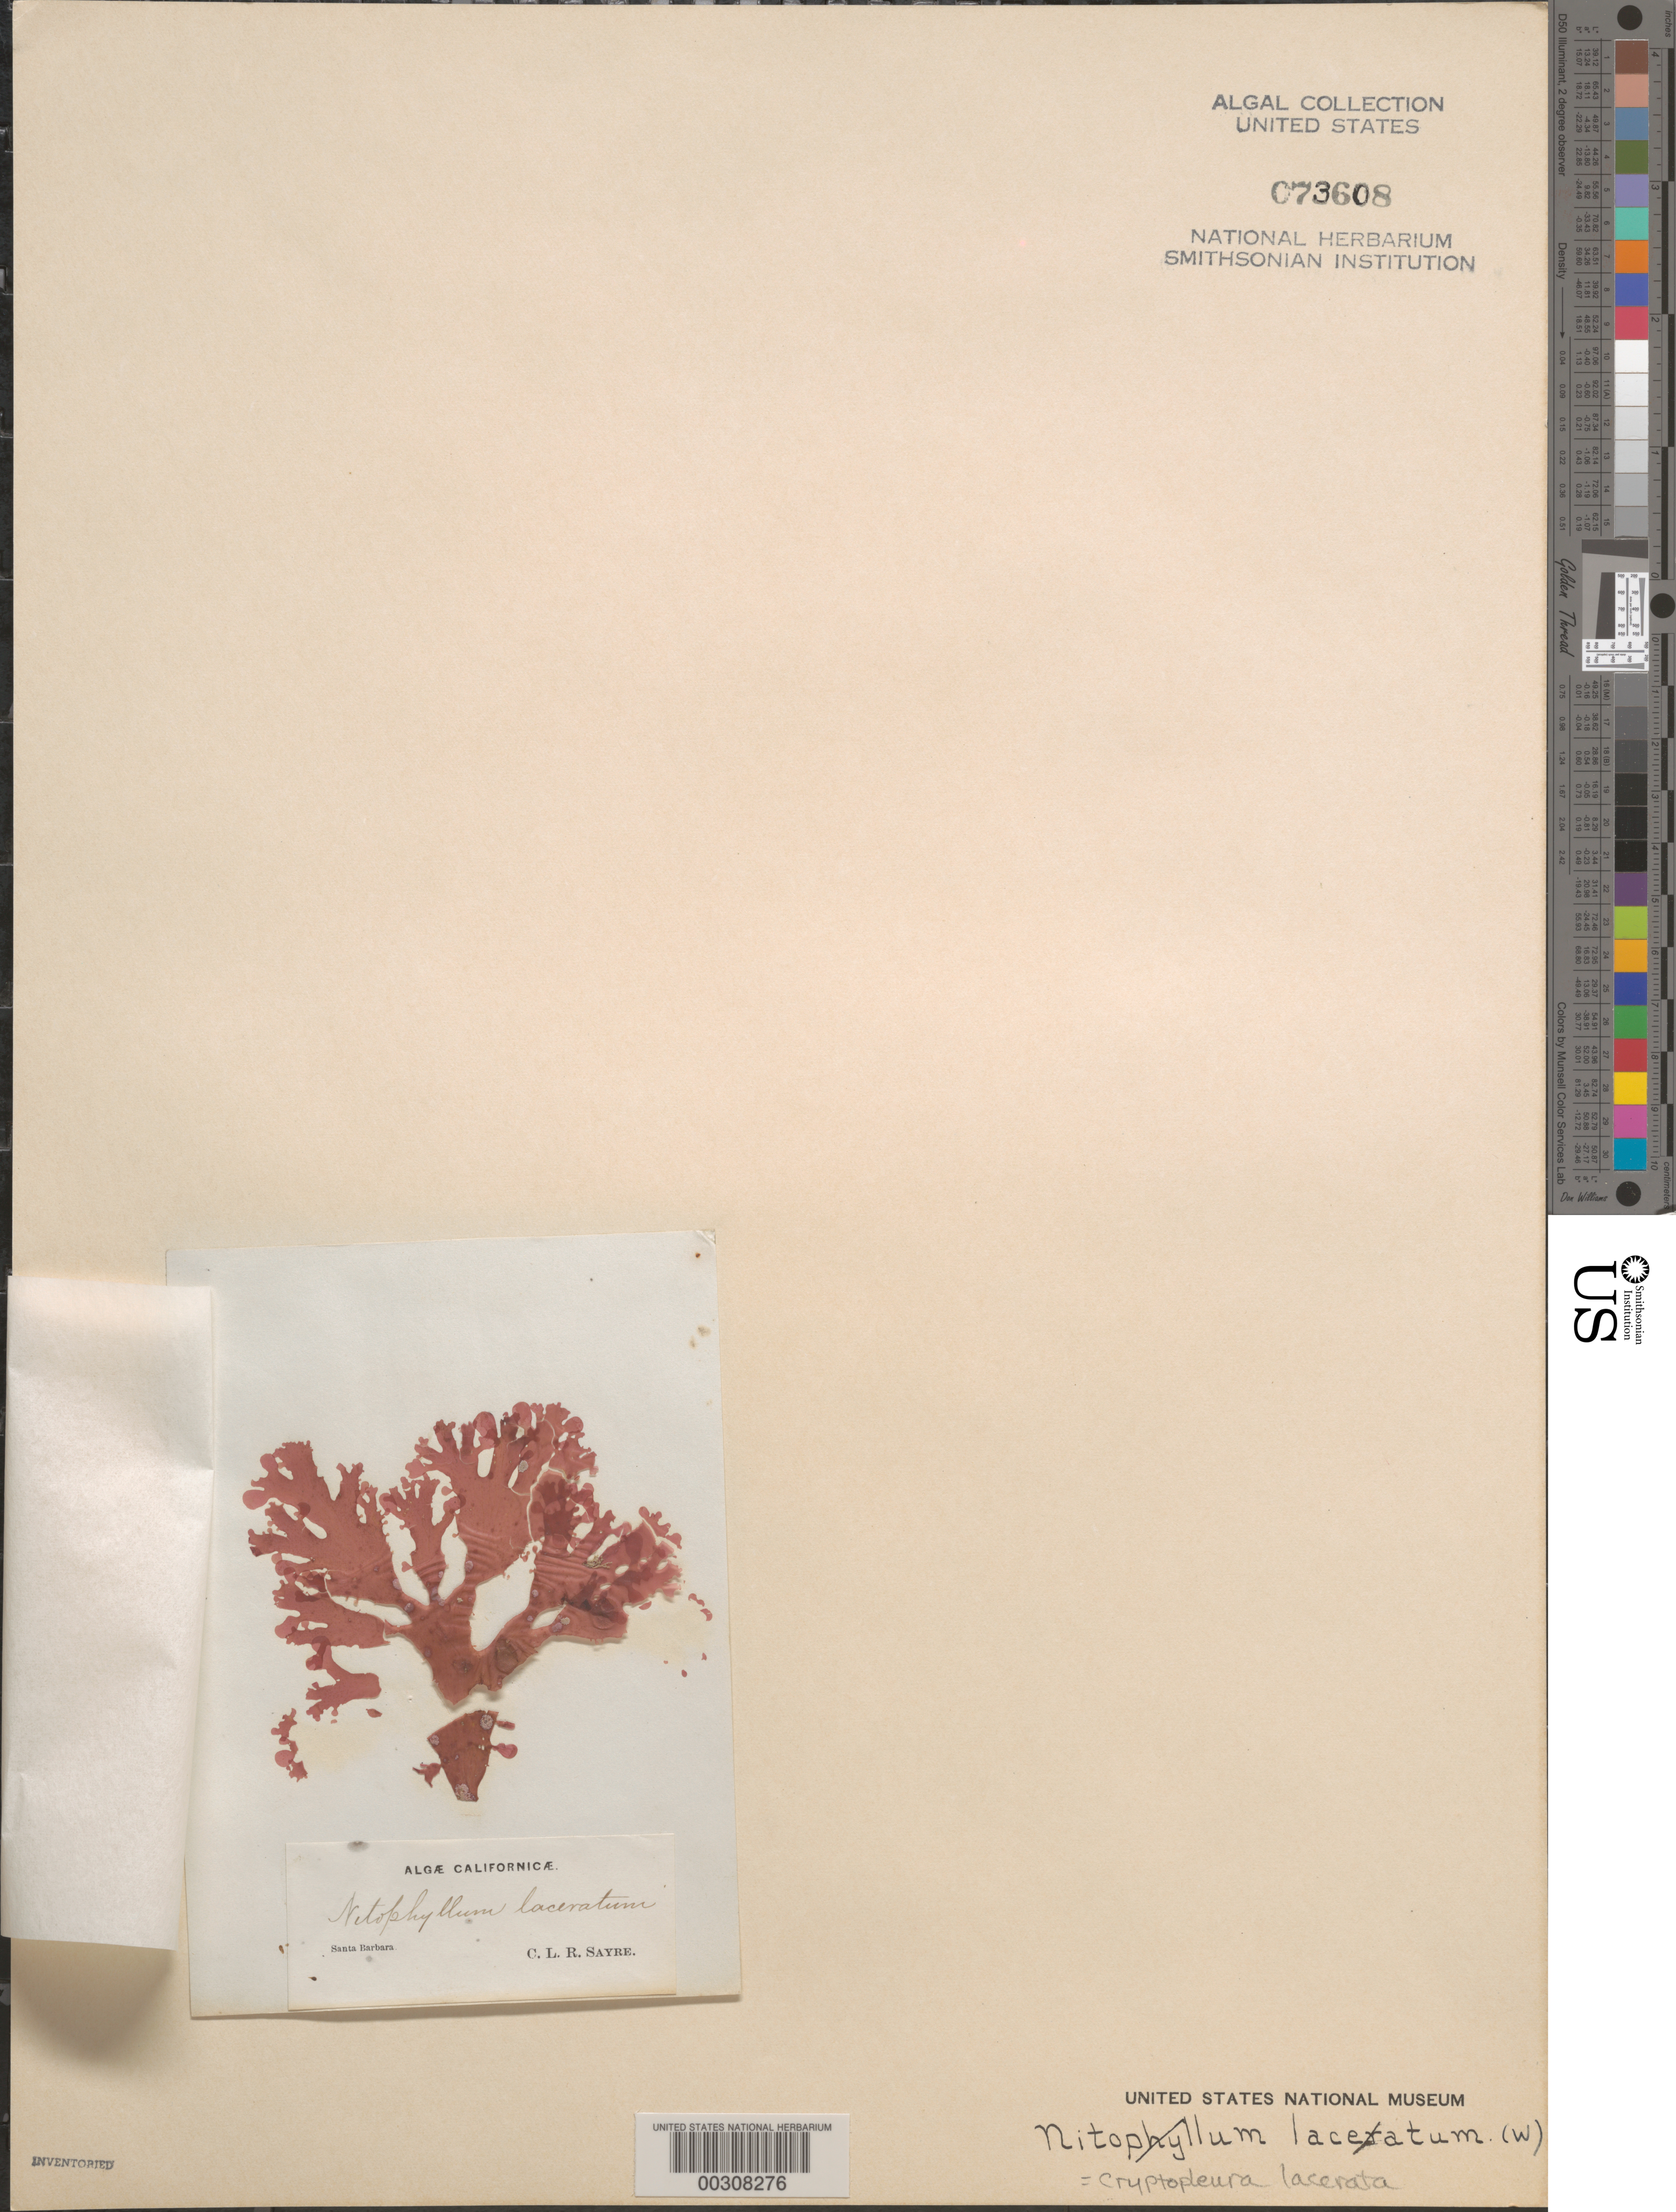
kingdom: Plantae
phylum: Rhodophyta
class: Florideophyceae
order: Ceramiales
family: Delesseriaceae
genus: Cryptopleura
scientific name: Cryptopleura ramosa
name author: (Huds.) L.M. Newton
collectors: C. Sayre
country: United States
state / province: California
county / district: Santa Barbara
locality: Santa Barbara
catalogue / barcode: US 73608